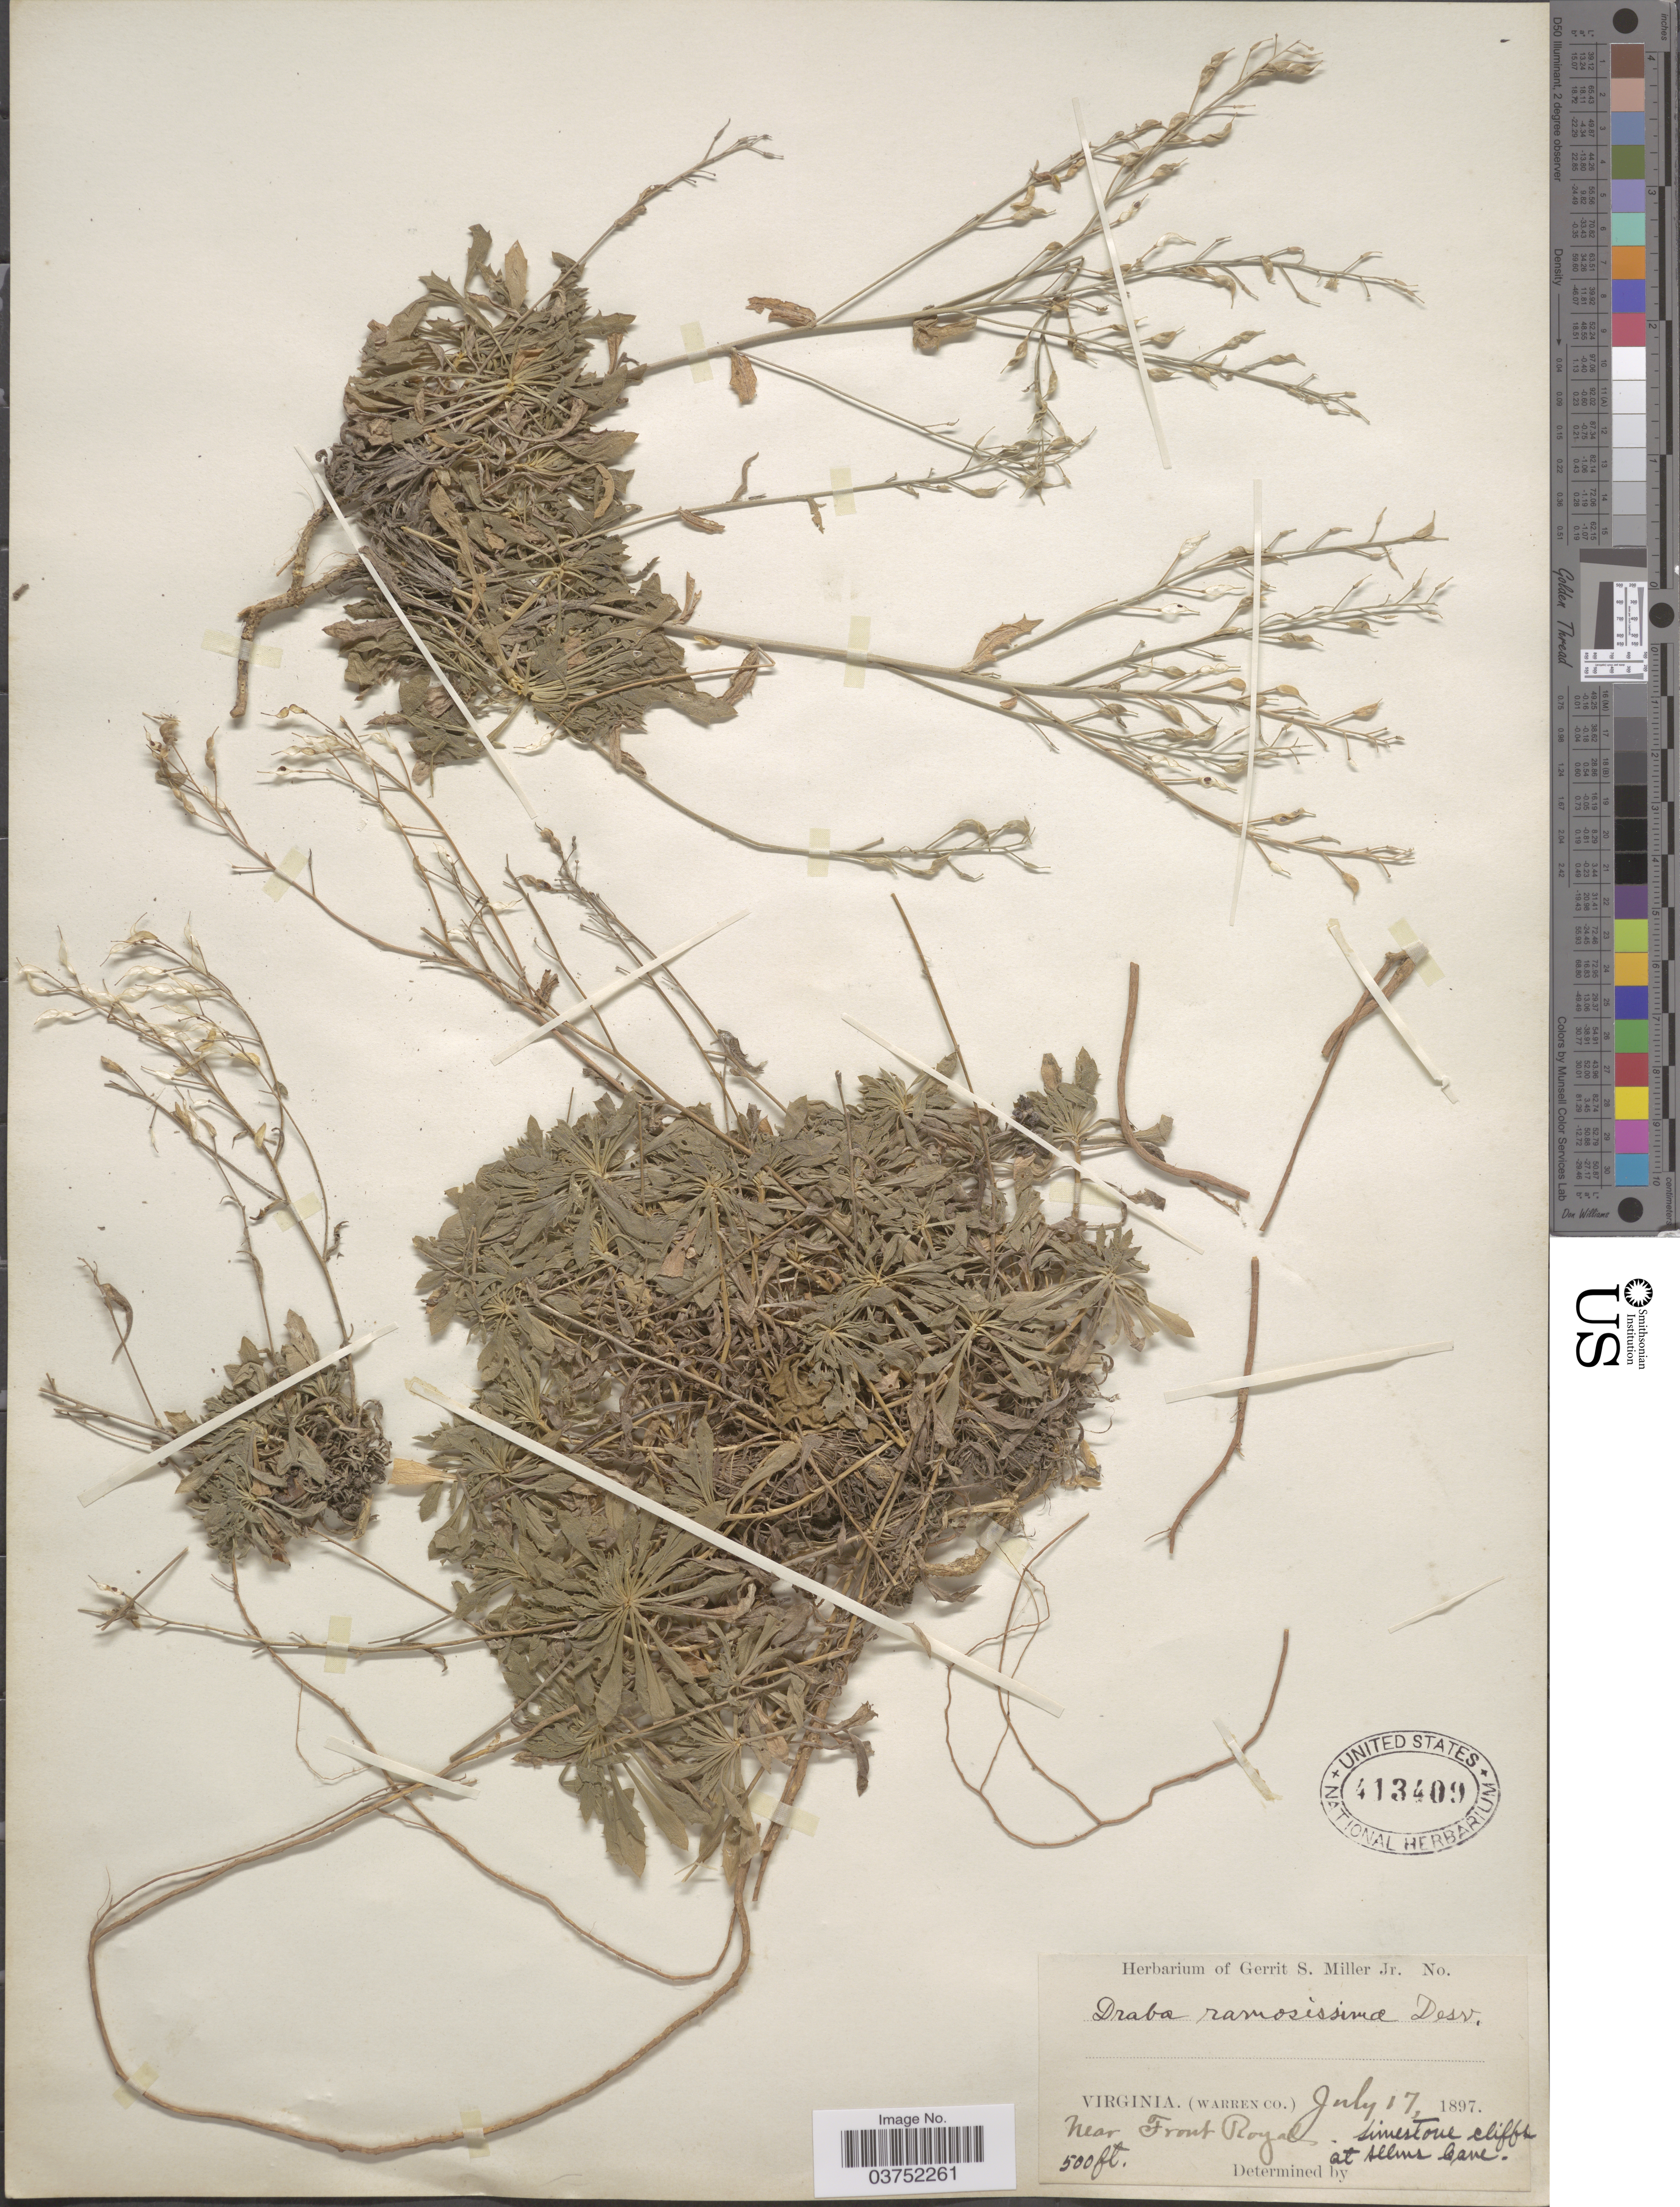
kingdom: Plantae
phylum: Tracheophyta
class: Magnoliopsida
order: Brassicales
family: Brassicaceae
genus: Draba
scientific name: Draba ramosissima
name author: Desv.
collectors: ex herb. Gerrit S. Miller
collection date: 1897-07-17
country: United States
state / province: Virginia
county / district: Warren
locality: Near Front Royal. Limestone cliffs Allens Cave.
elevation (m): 152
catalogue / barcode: US 413409